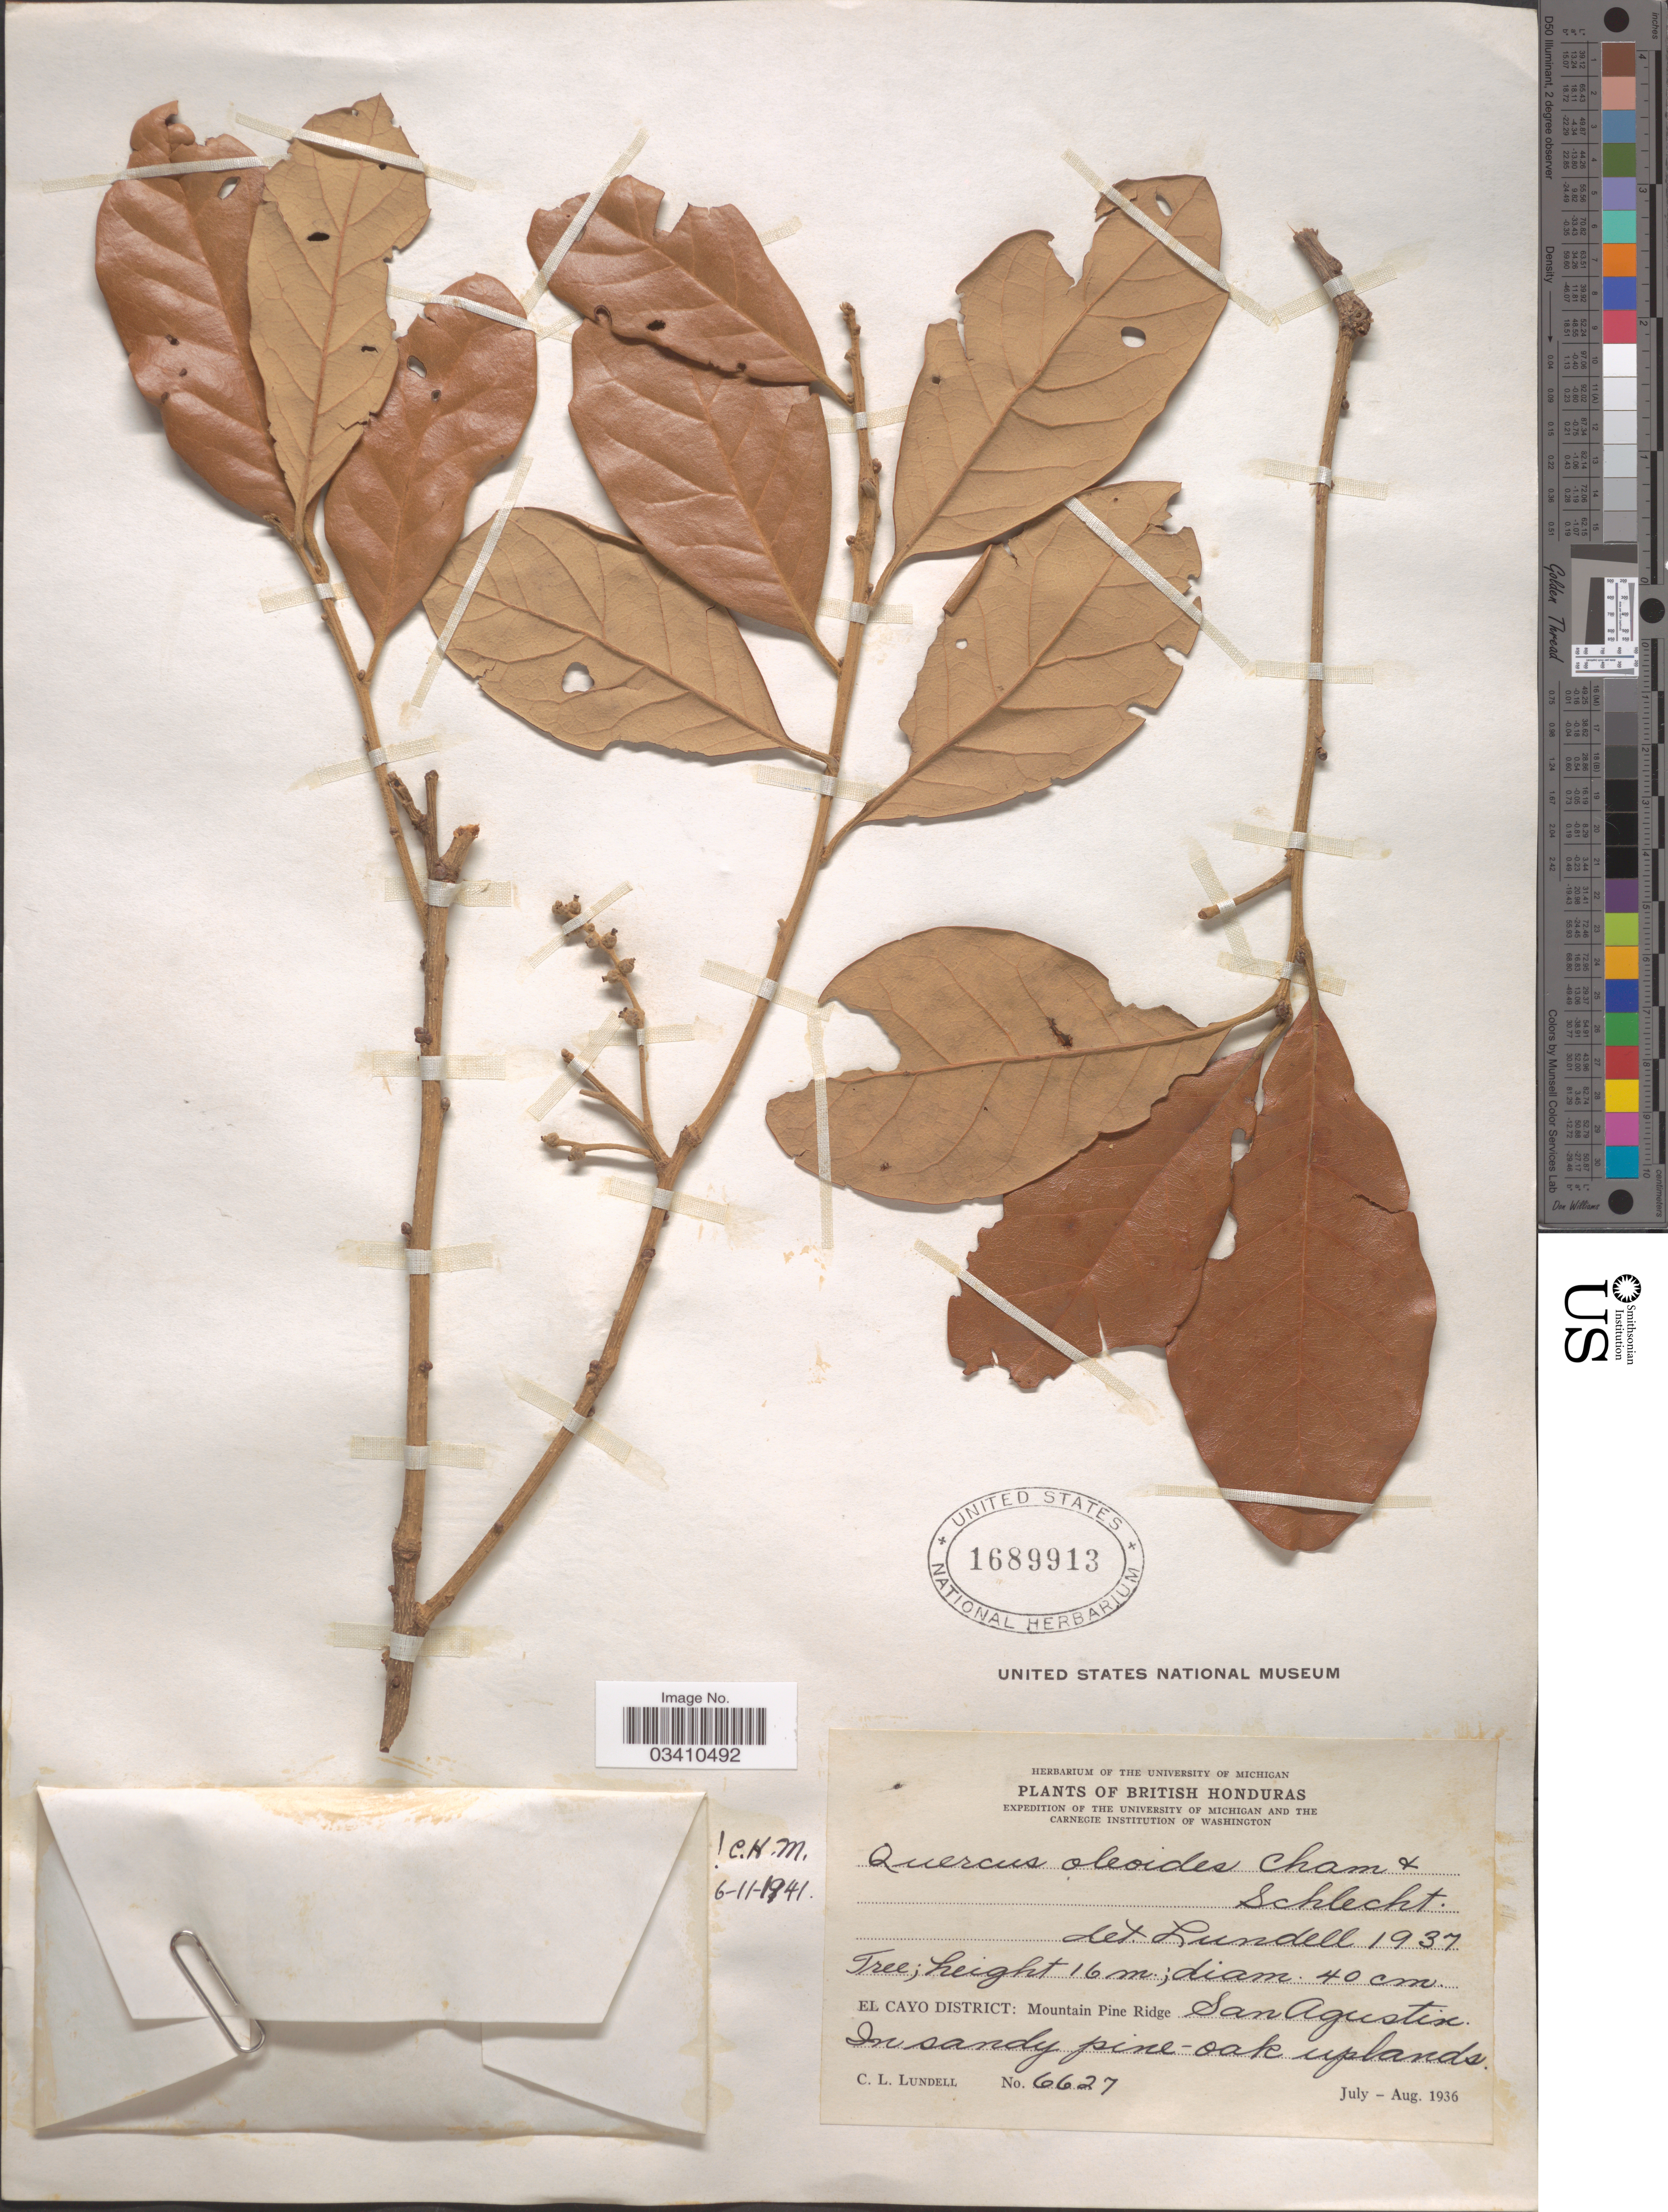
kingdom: Plantae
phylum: Tracheophyta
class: Magnoliopsida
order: Fagales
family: Fagaceae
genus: Quercus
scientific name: Quercus oleoides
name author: Schltdl. & Cham.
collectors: C. L. Lundell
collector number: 6627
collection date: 1936-07/1936-08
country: Belize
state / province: Cayo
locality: British Honduras. El Cayo District: Mountain Pine Ridge. San Agustin.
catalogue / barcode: US 1689913